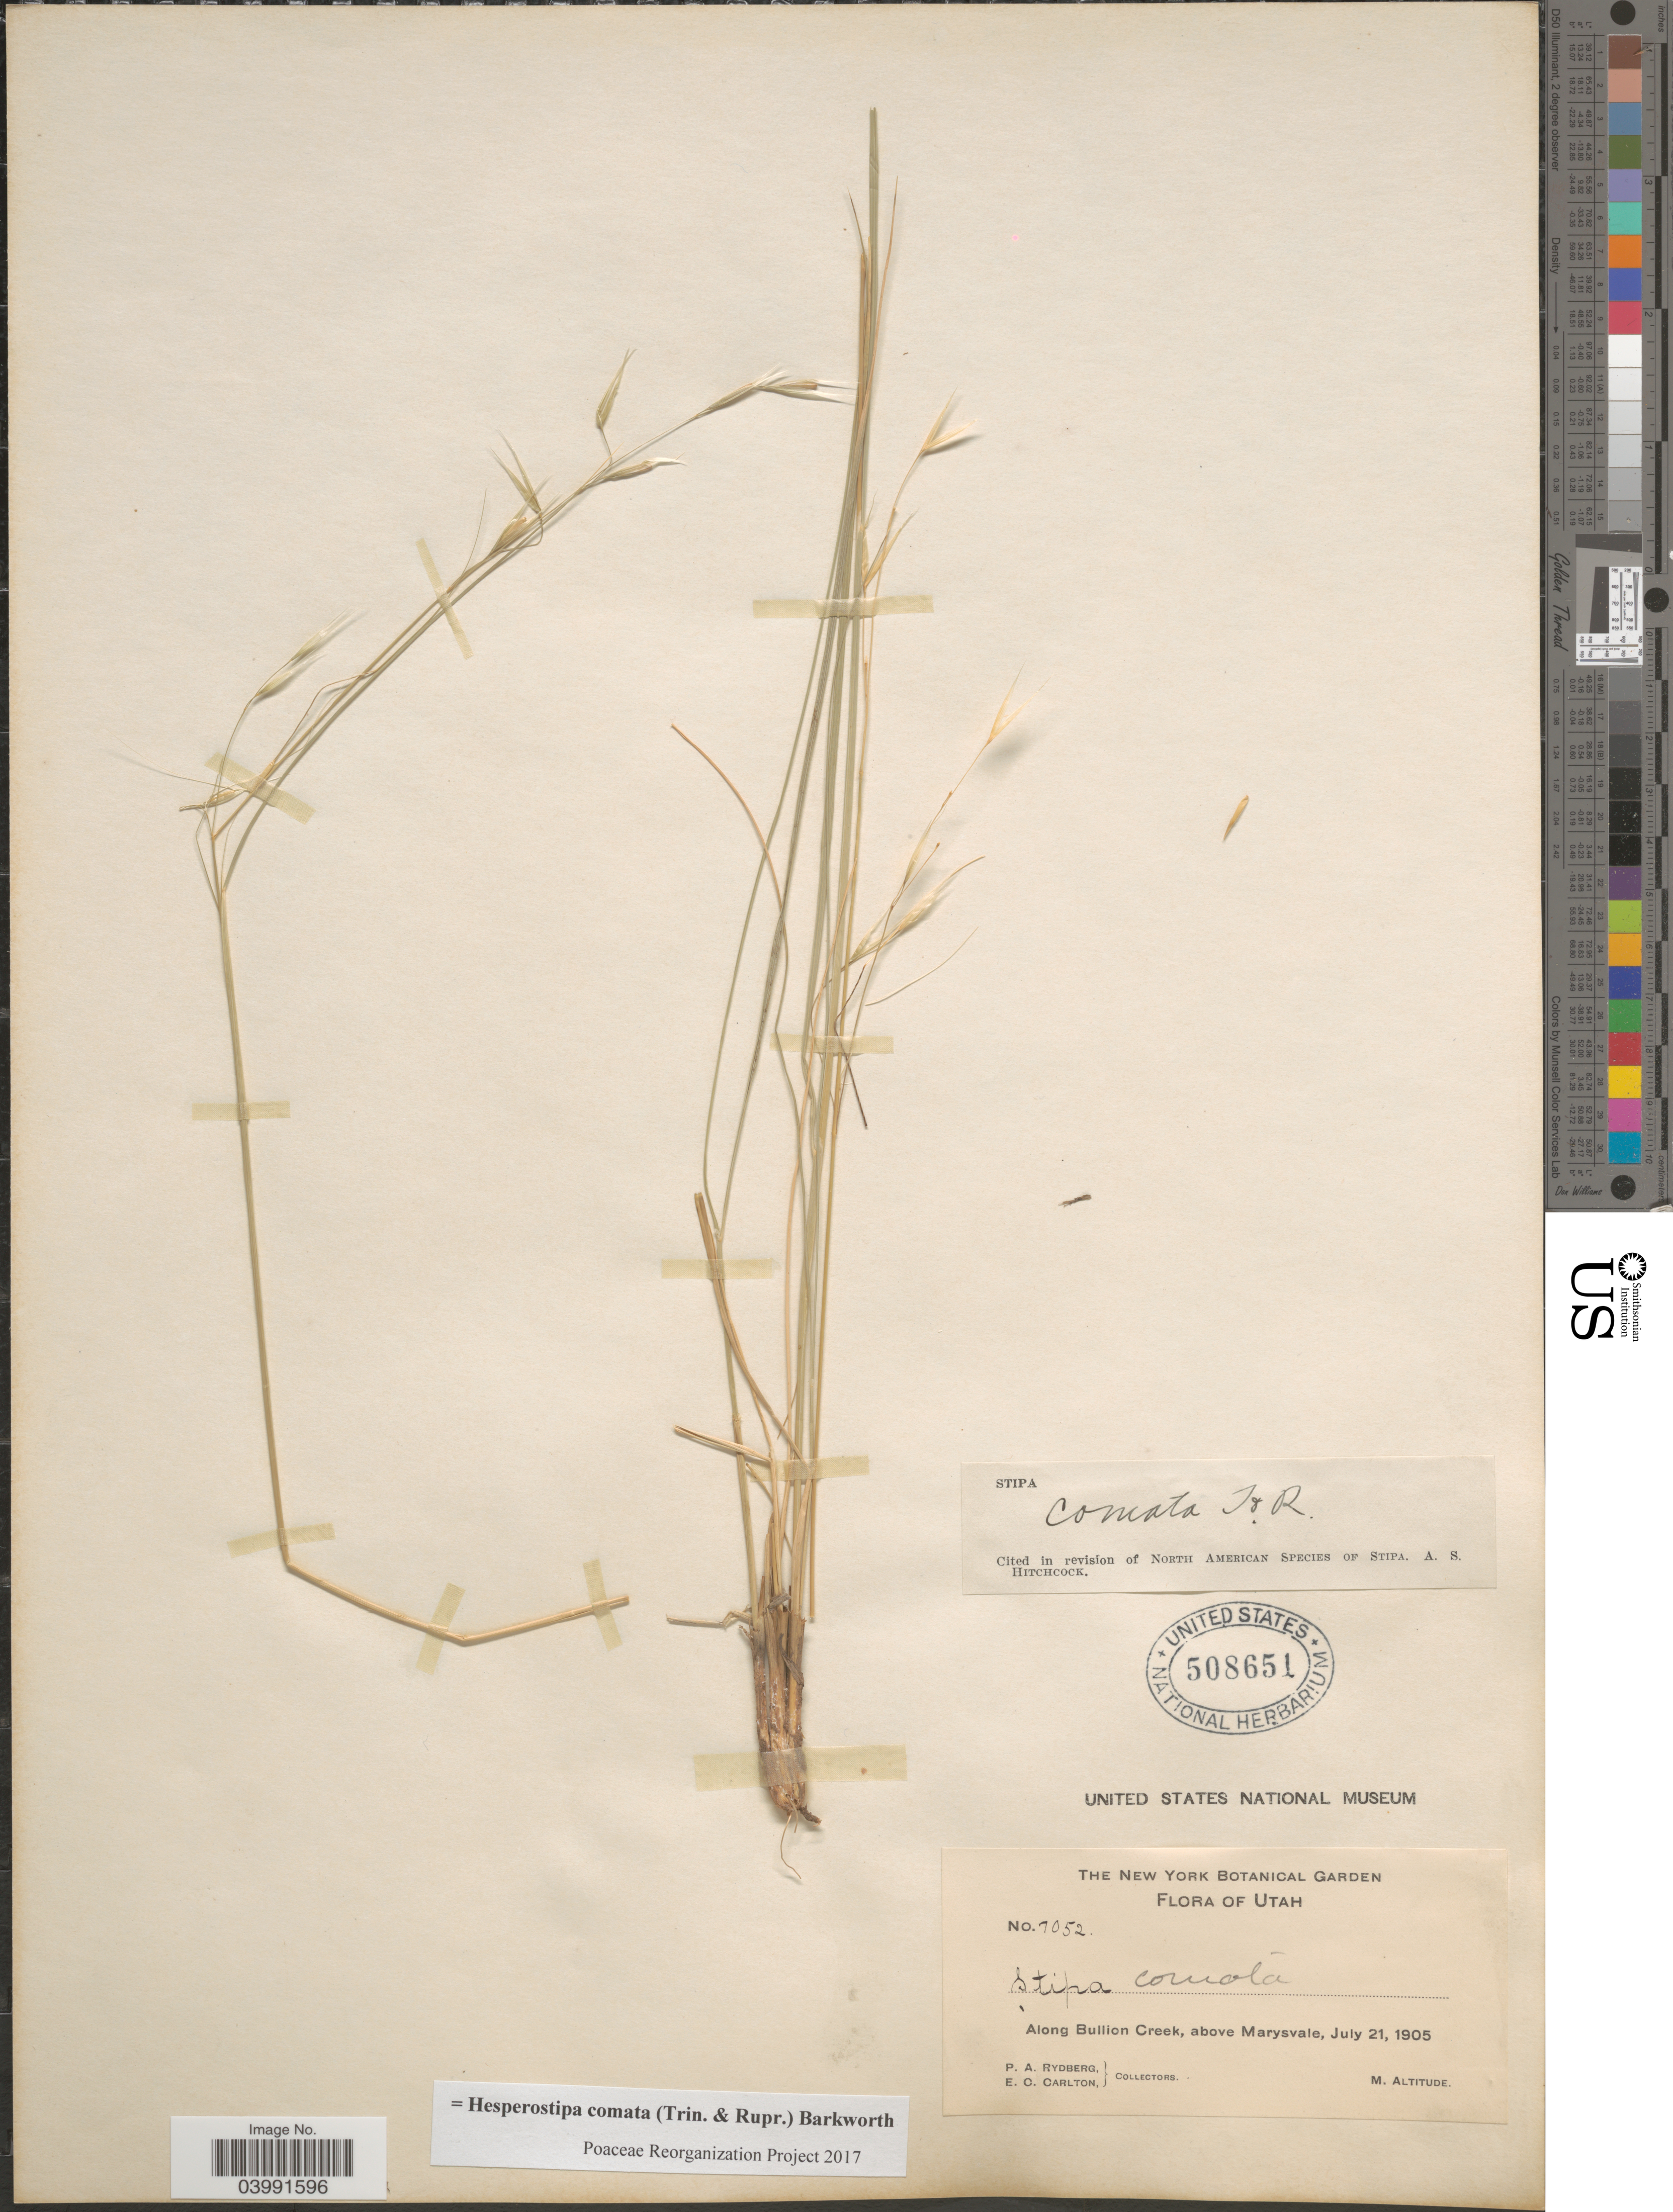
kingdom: Plantae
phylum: Tracheophyta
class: Liliopsida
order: Poales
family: Poaceae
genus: Hesperostipa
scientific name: Hesperostipa comata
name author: (Trin. & Rupr.) Barkworth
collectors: P. A. Rydberg & E. Carlton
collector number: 1052*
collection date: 1905-07-21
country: United States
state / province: Utah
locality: Along Bullion Creek, above Marysvale.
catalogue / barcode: US 508651